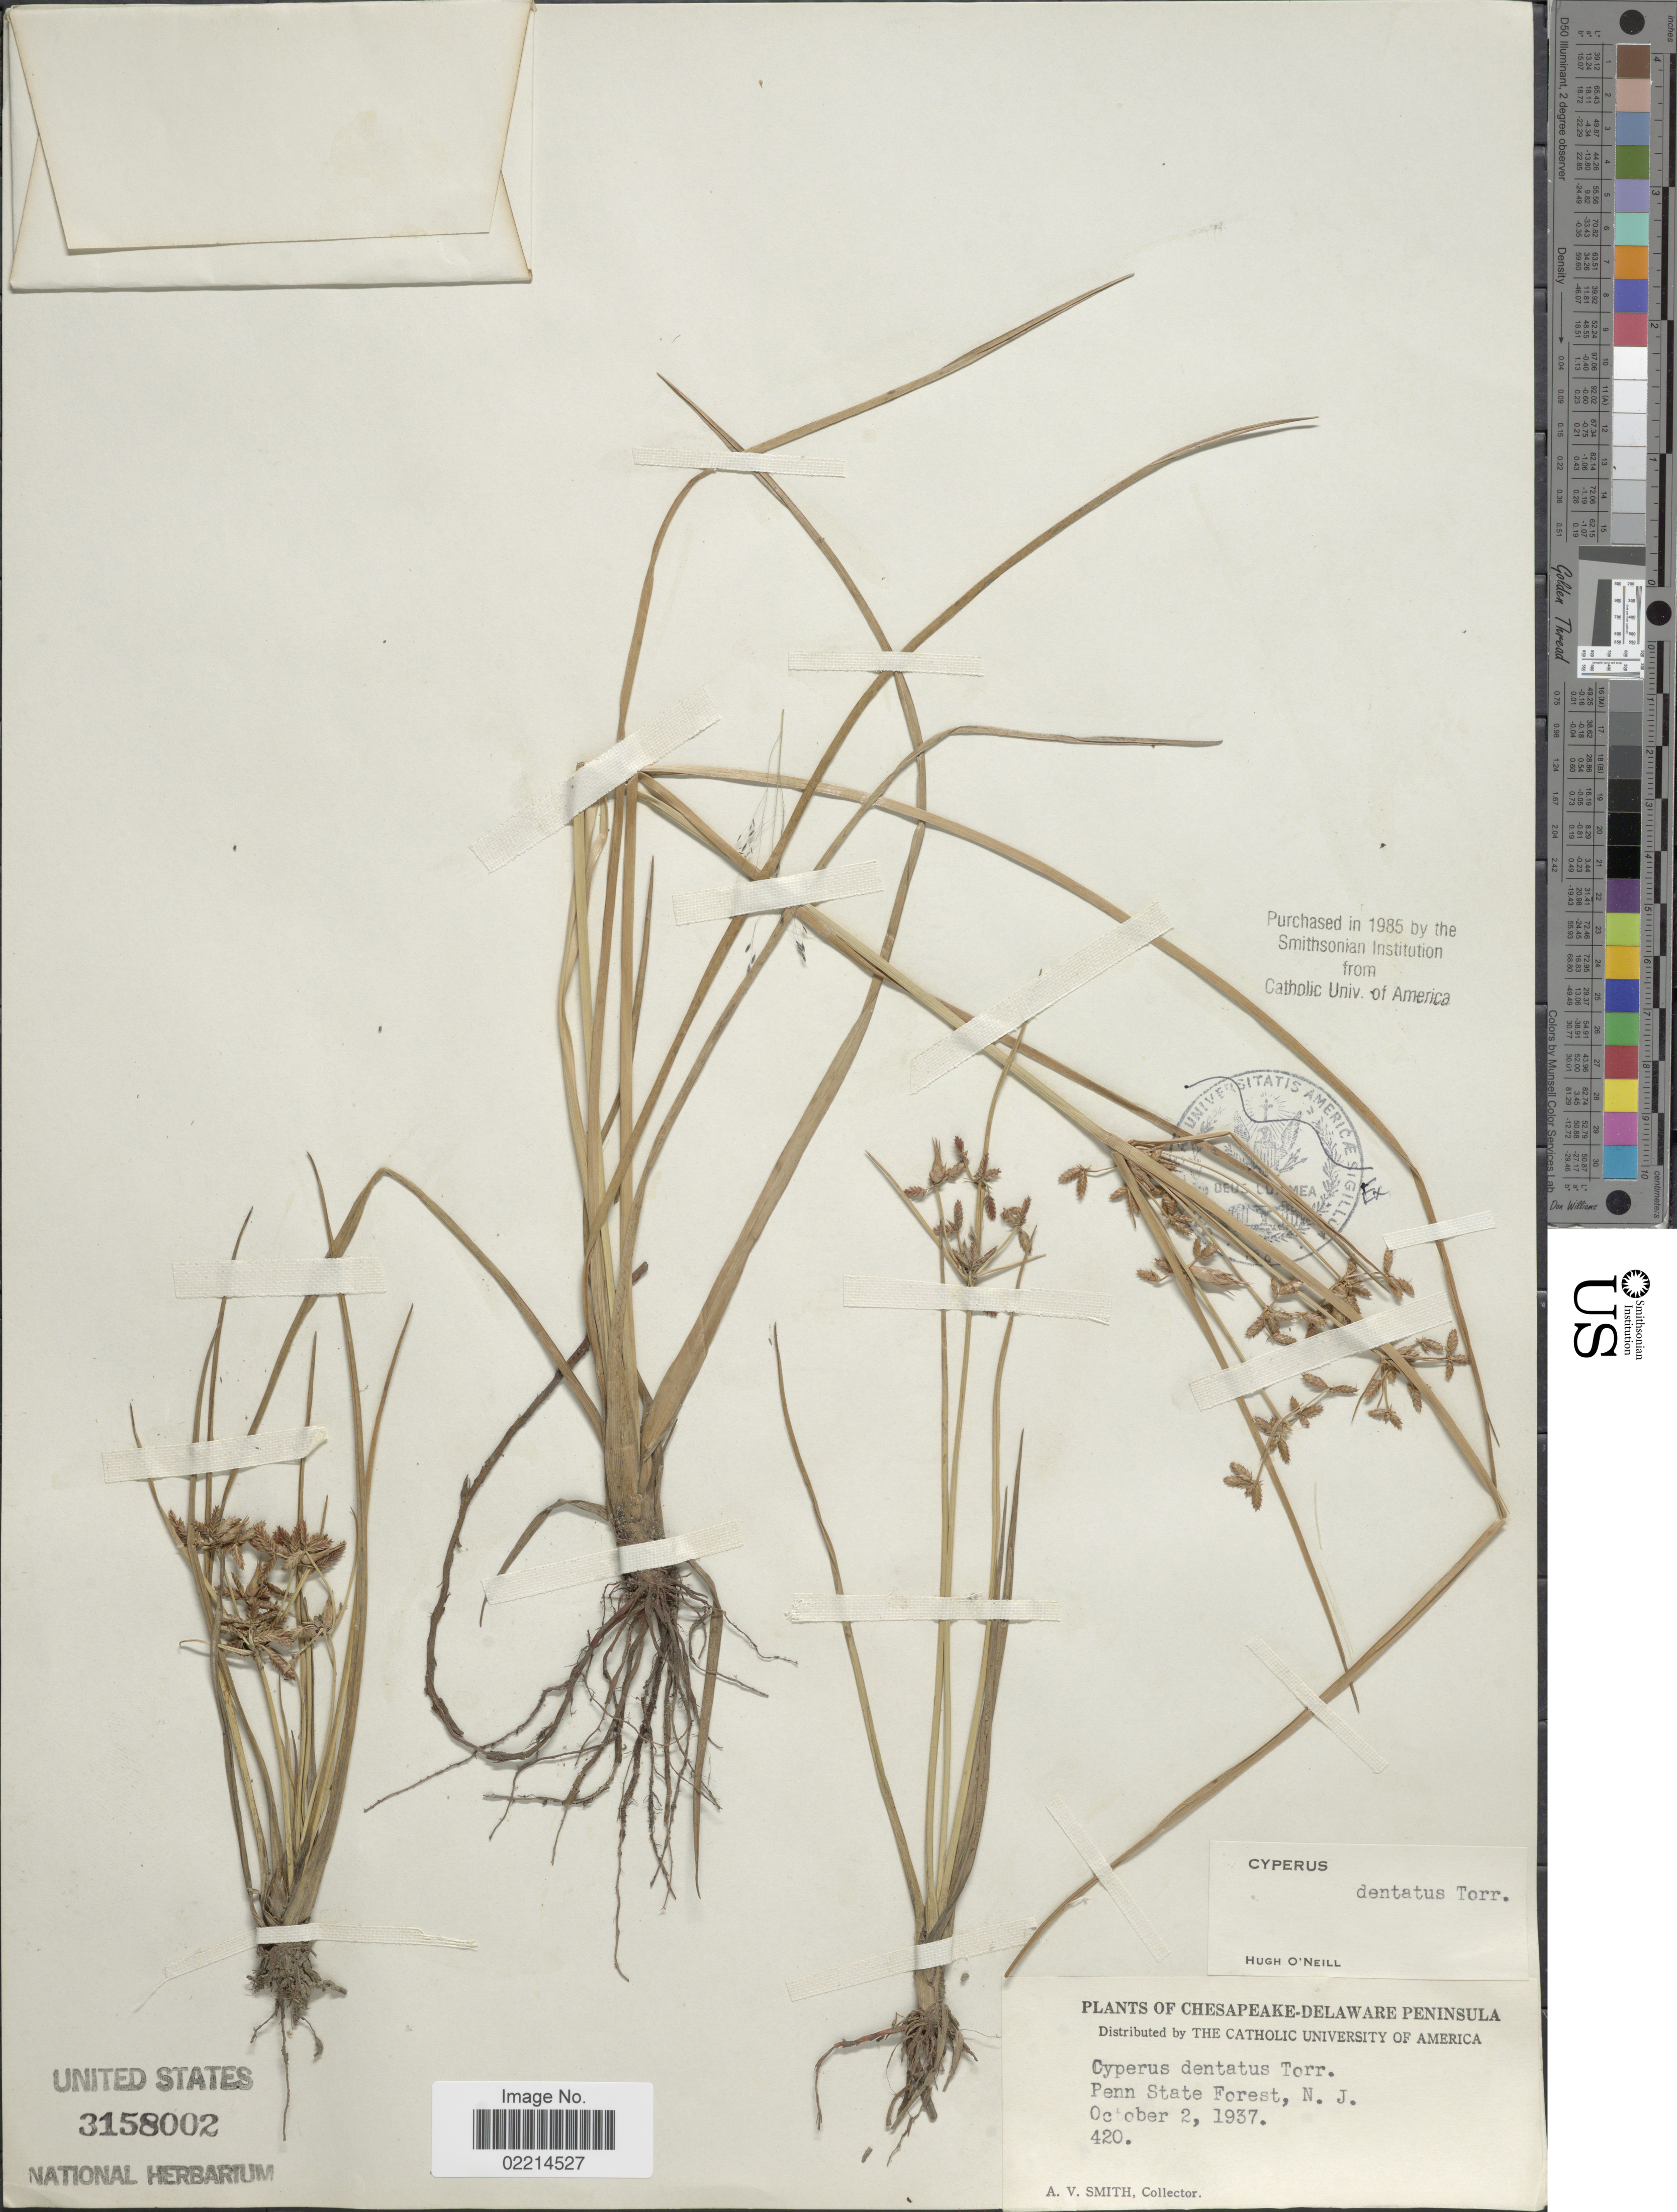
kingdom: Plantae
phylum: Tracheophyta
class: Liliopsida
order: Poales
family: Cyperaceae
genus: Cyperus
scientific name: Cyperus dentatus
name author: Torr.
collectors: A. V. P. Smith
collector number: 420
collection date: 1937-10-02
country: United States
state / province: New Jersey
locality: Chesapeake-Delaware Peninsula, Penn State Forest.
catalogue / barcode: US 3158002